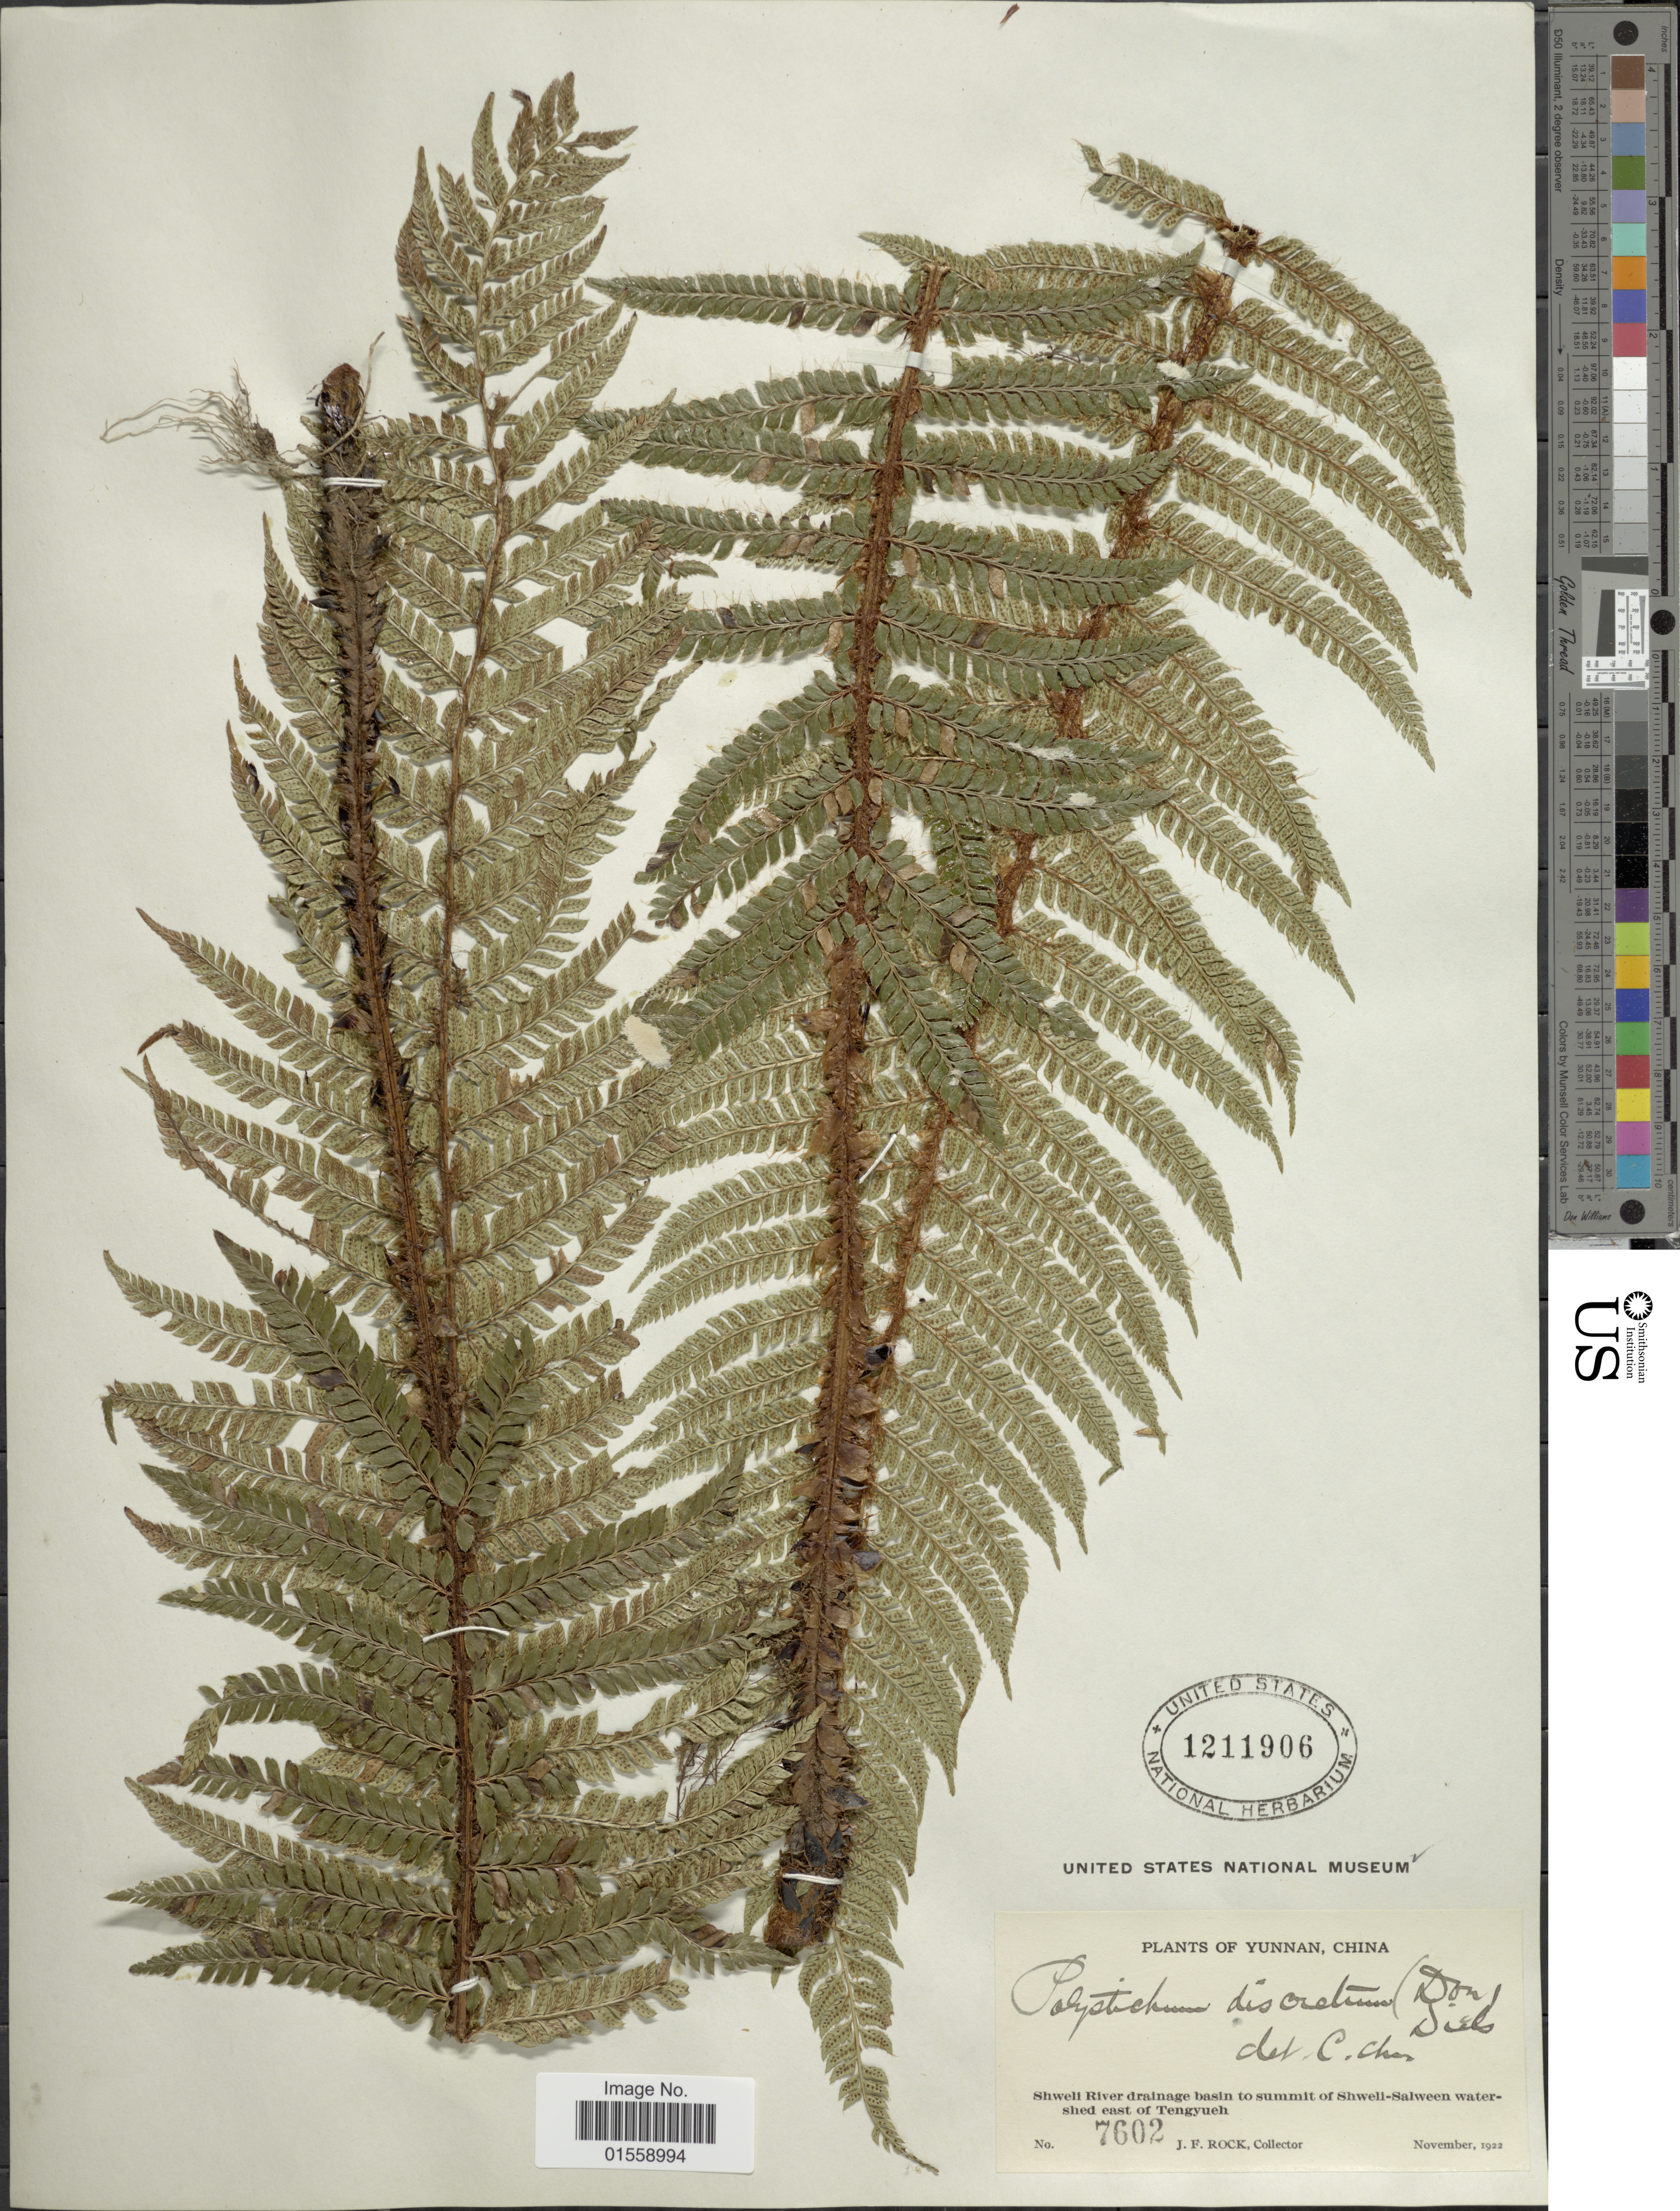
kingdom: Plantae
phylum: Tracheophyta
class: Polypodiopsida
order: Polypodiales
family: Dryopteridaceae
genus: Polystichum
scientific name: Polystichum discretum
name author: (D. Don) J. Sm.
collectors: J. Rock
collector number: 7602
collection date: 1922-11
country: China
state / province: Yunnan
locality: Shwell River drainage basin to summit of Shwell-Salween watershed east of Tengyueh.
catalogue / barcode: US 1211906